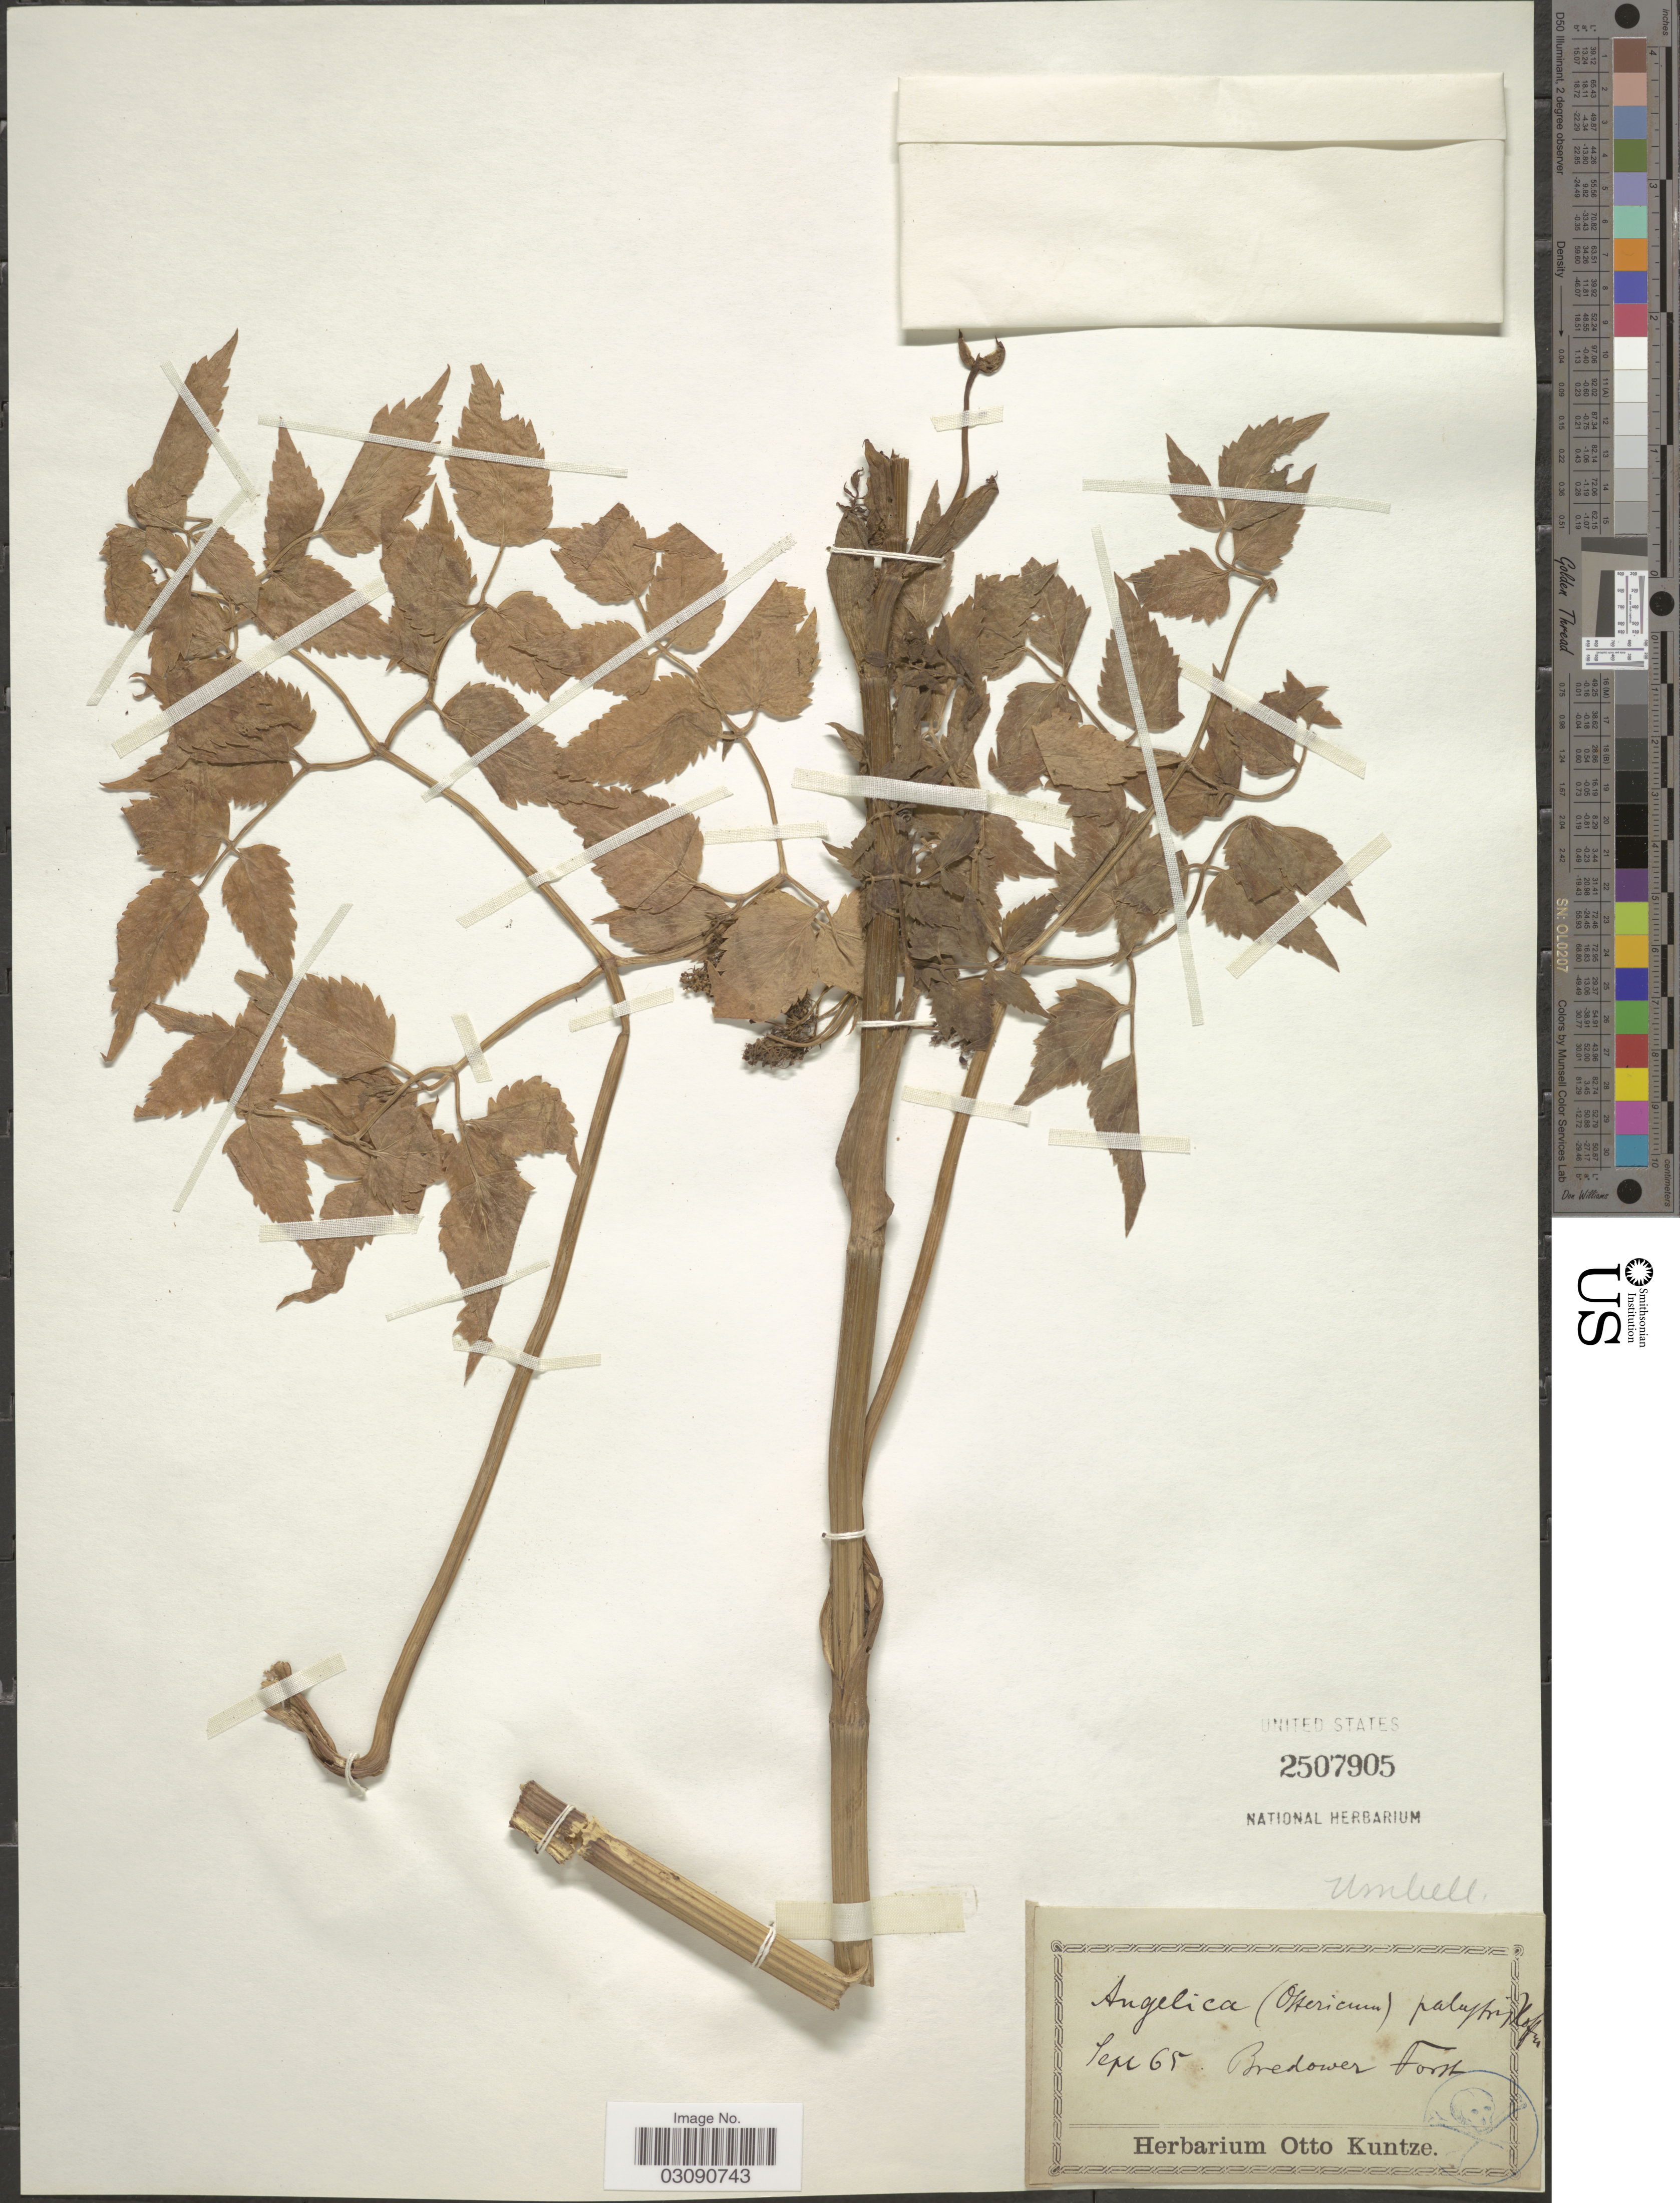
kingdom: Plantae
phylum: Tracheophyta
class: Magnoliopsida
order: Apiales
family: Apiaceae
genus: Angelica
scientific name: Angelica palustris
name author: (Besser) Hoffm.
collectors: ex herb. Otto Kuntze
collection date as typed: Transcribed d/m/y: /9/65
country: Germany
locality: Bredower Forst.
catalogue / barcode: US 2507905